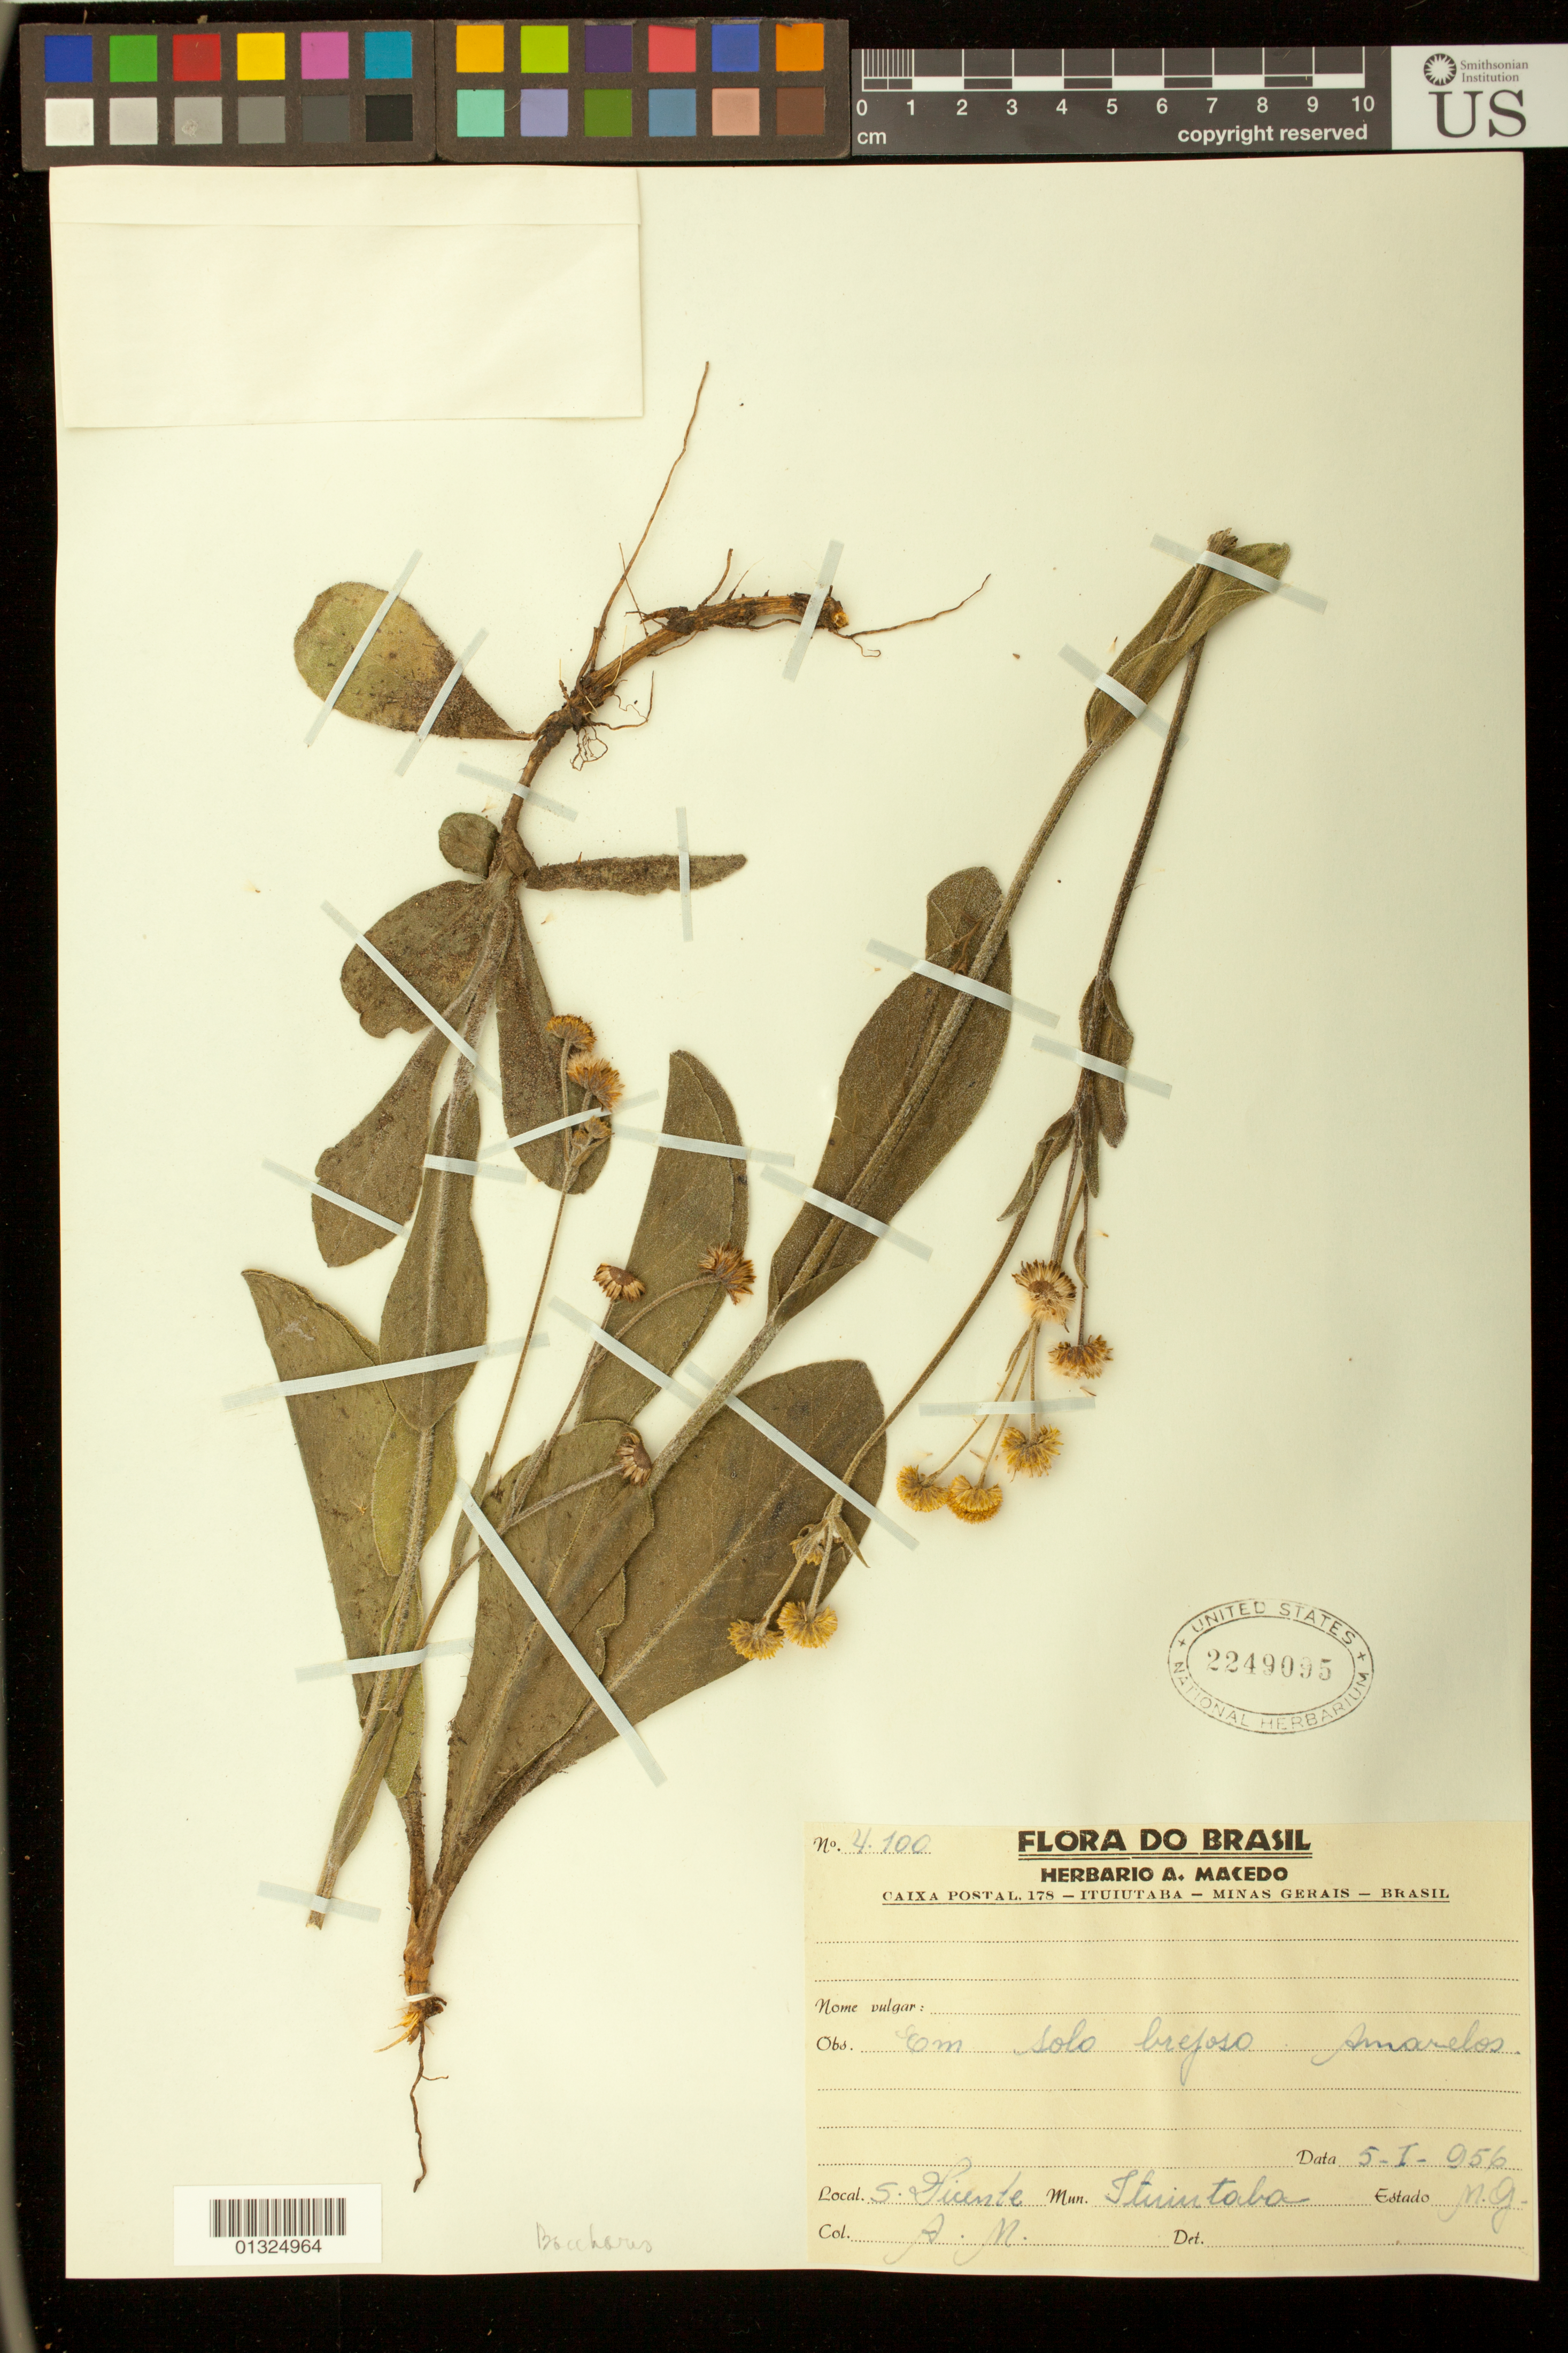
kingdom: Plantae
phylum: Tracheophyta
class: Magnoliopsida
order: Asterales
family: Asteraceae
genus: Baccharis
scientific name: Baccharis sp.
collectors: A. Macedo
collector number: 4100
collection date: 1956-01-05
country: Brazil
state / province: Minas Gerais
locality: Ituiutaba, Sao Vicente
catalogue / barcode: US 2249095